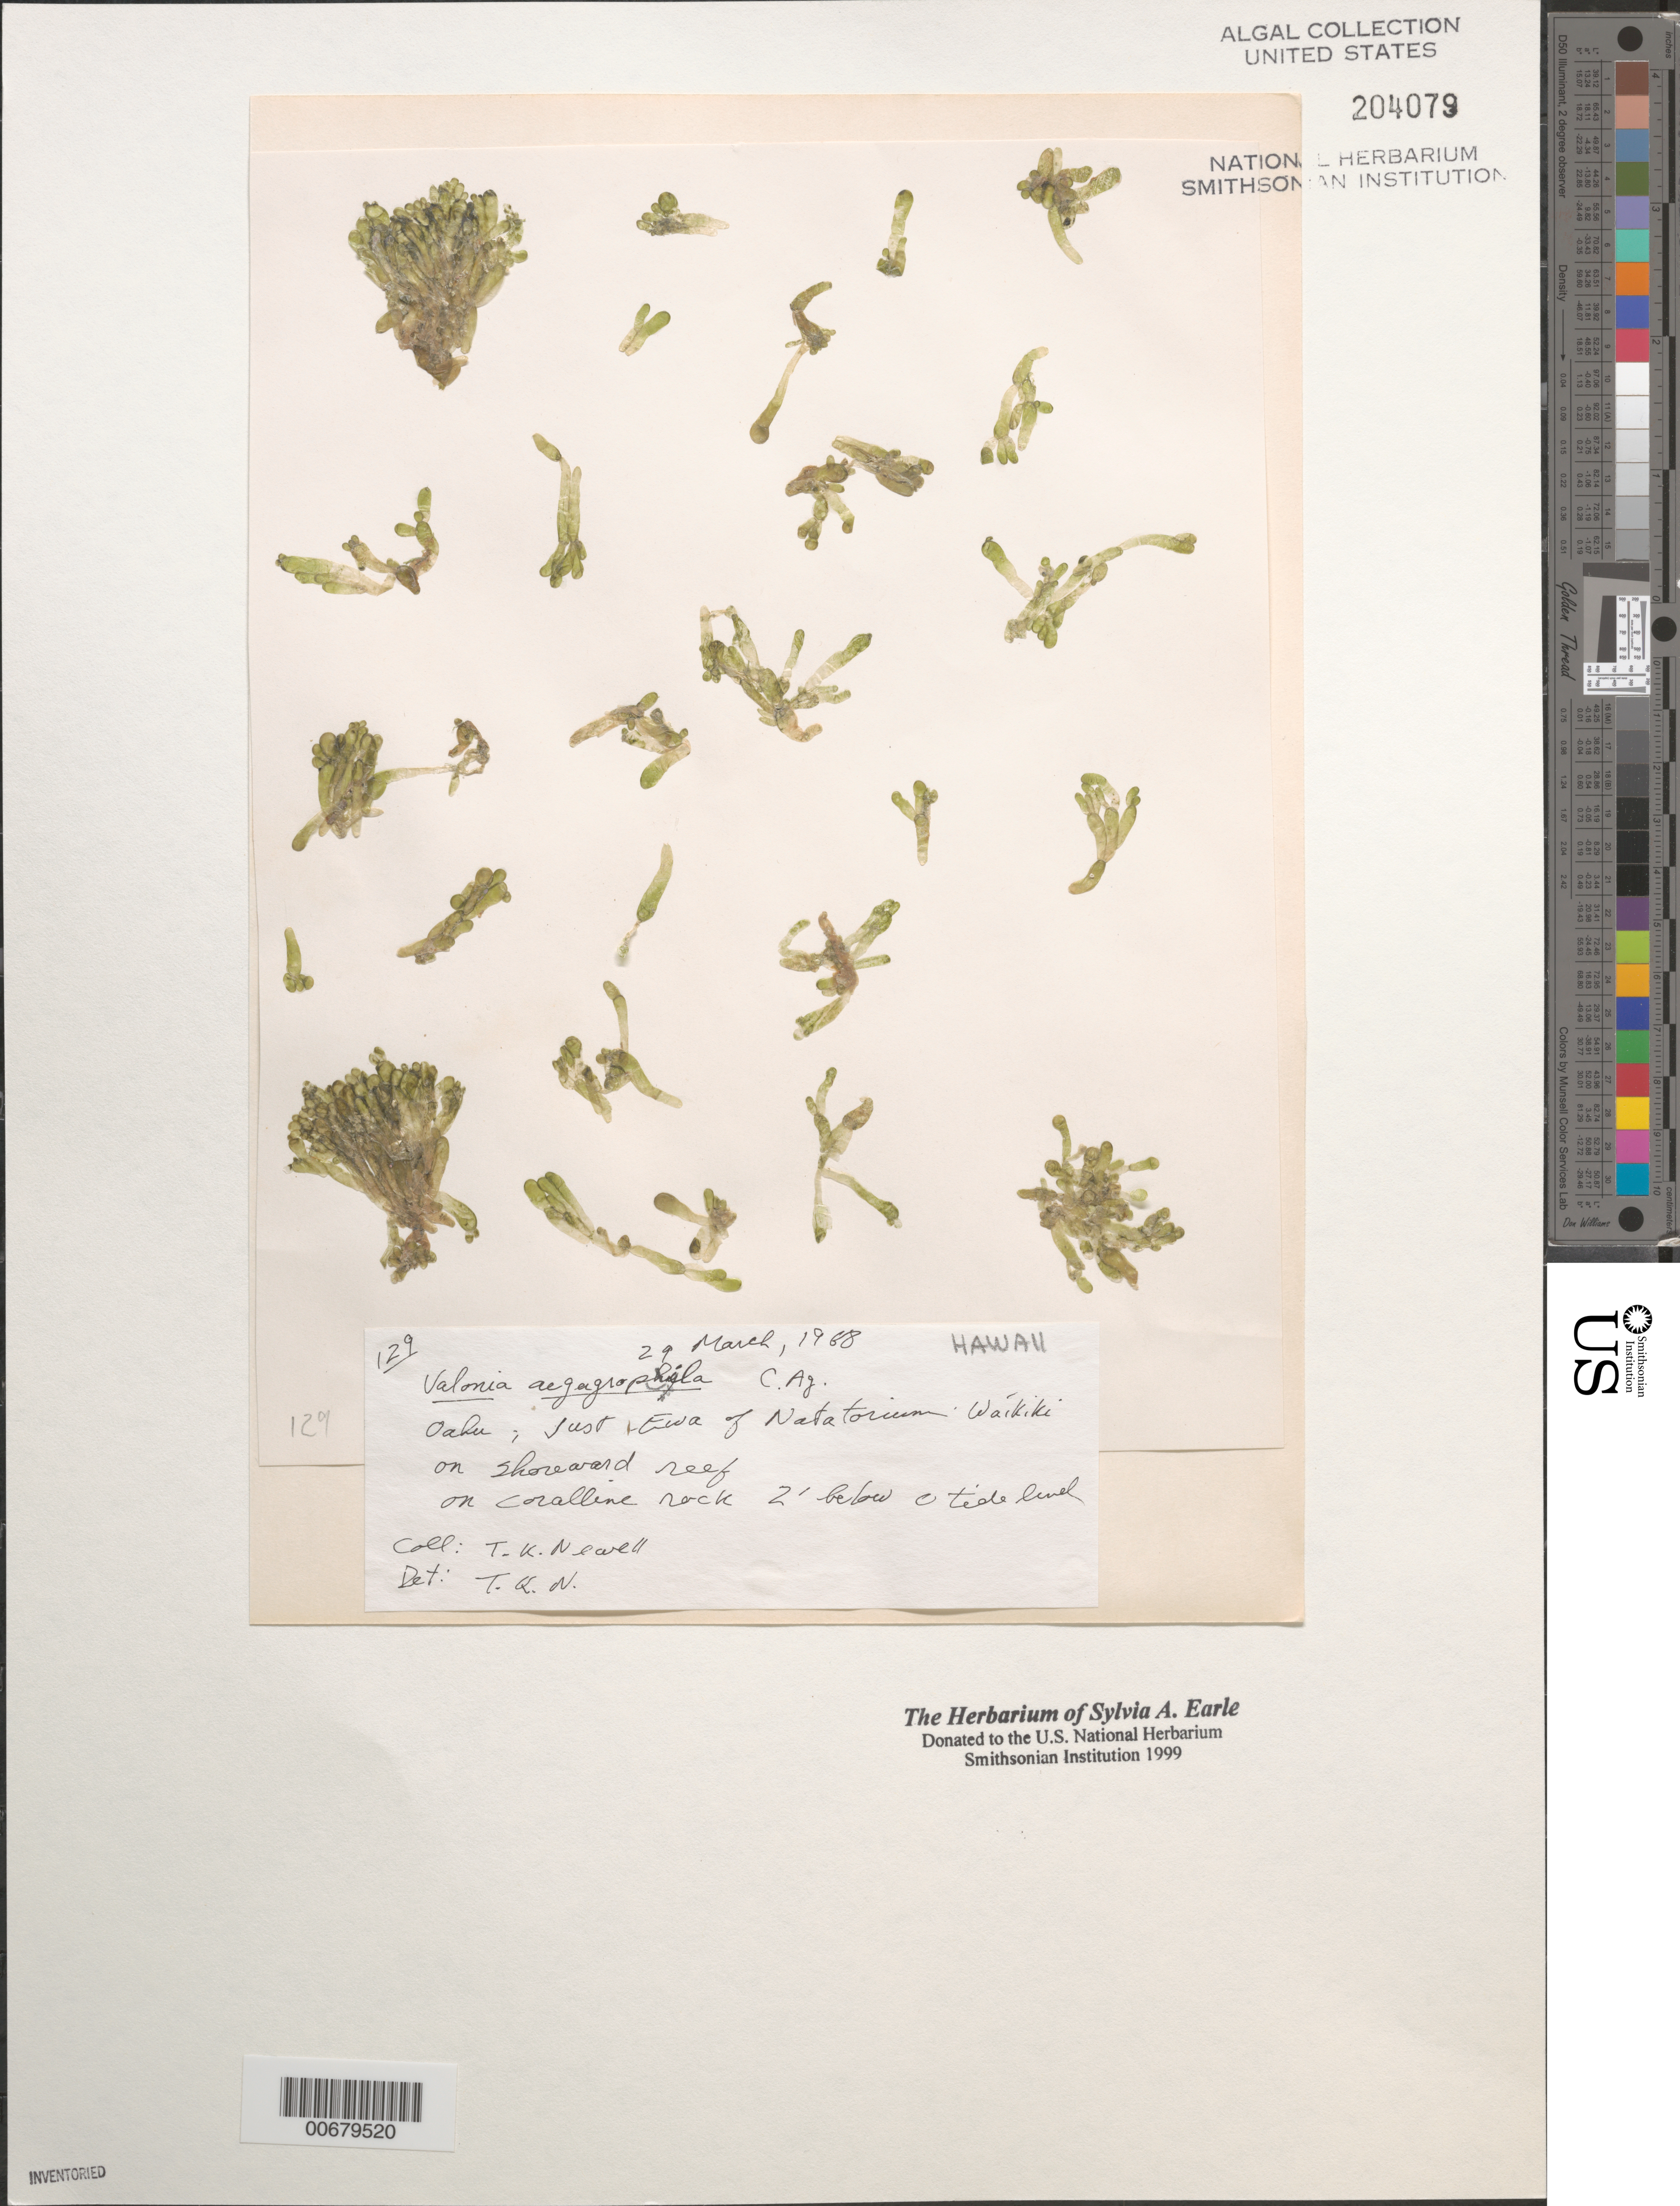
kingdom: Plantae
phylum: Chlorophyta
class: Ulvophyceae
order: Siphonocladales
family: Valoniaceae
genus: Valonia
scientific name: Valonia aegagropila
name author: C. Agardh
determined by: Newell, Thomas K.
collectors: T. K. Newell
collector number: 129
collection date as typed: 29 Mar 1968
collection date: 1968-03-29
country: United States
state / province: Hawaii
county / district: Honolulu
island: Oahu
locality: Waikiki near or Ewa of Natatorium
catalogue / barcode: US 204079